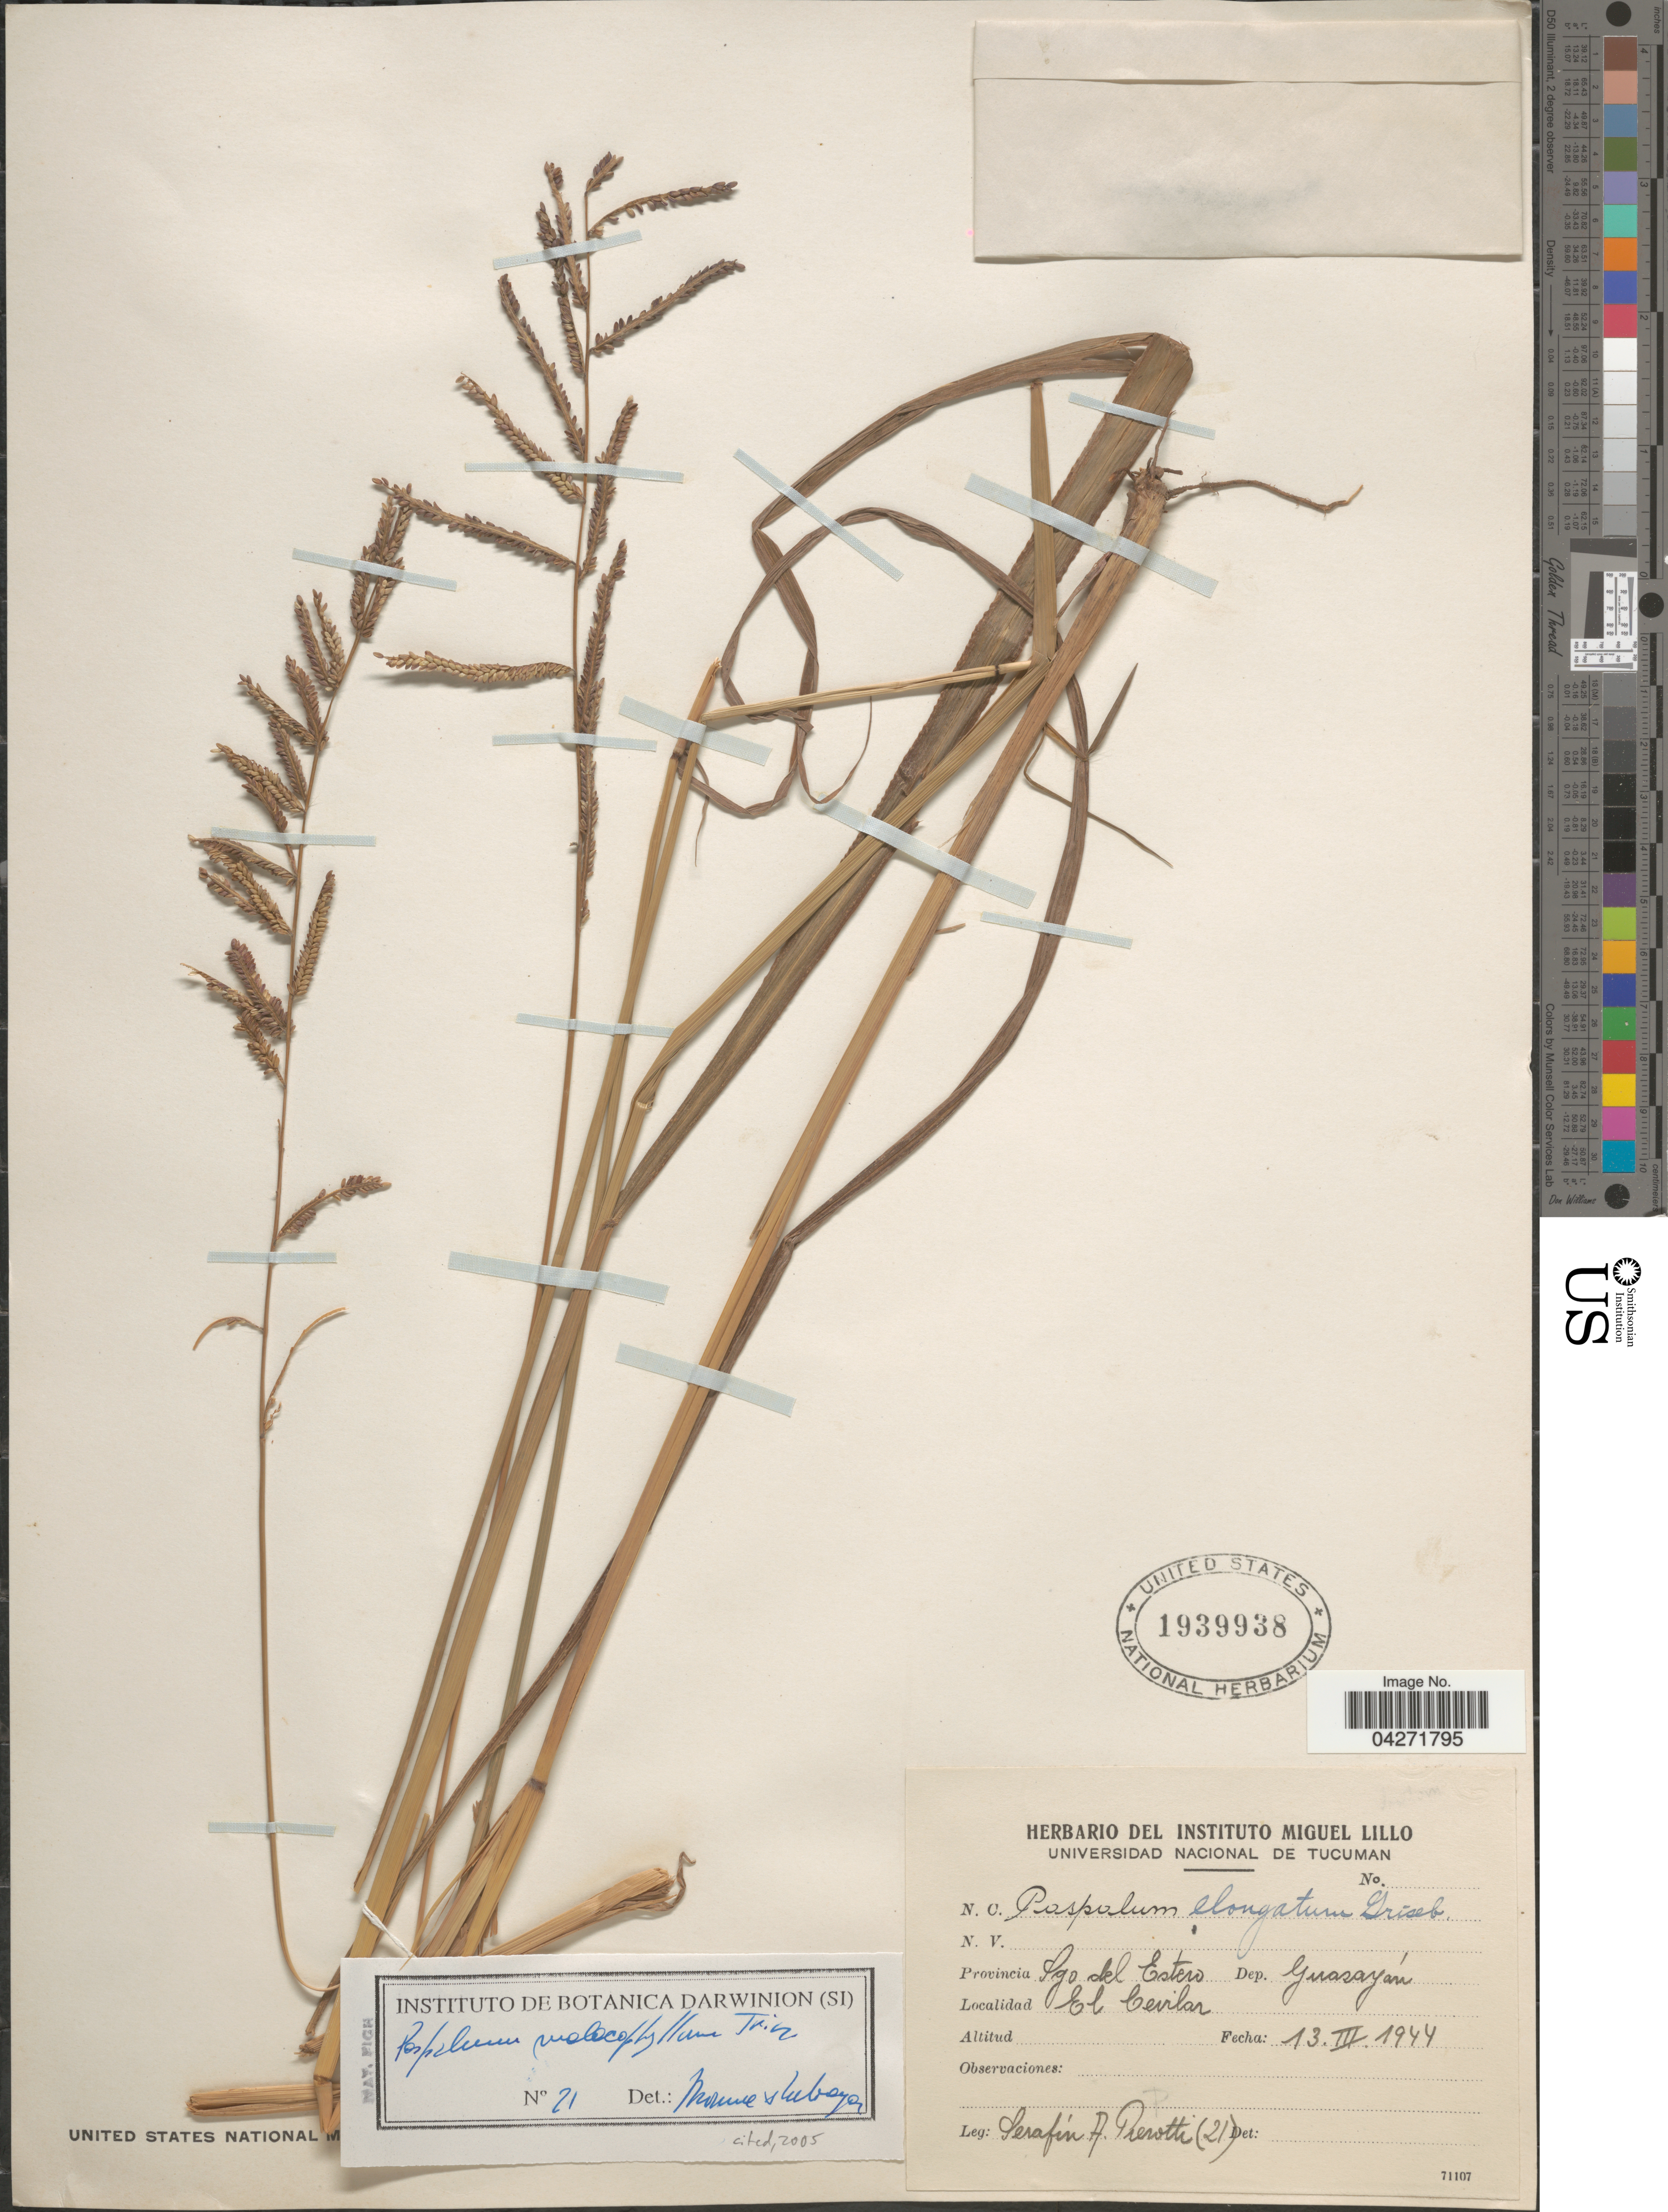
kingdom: Plantae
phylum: Tracheophyta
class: Liliopsida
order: Poales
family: Poaceae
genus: Paspalum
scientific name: Paspalum malacophyllum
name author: Trin.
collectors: S. A. Pierotti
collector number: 21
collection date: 1944-03-13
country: Argentina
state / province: Santiago del Estero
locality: Dep. Guasayán. El Cevilar.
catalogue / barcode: US 1939938